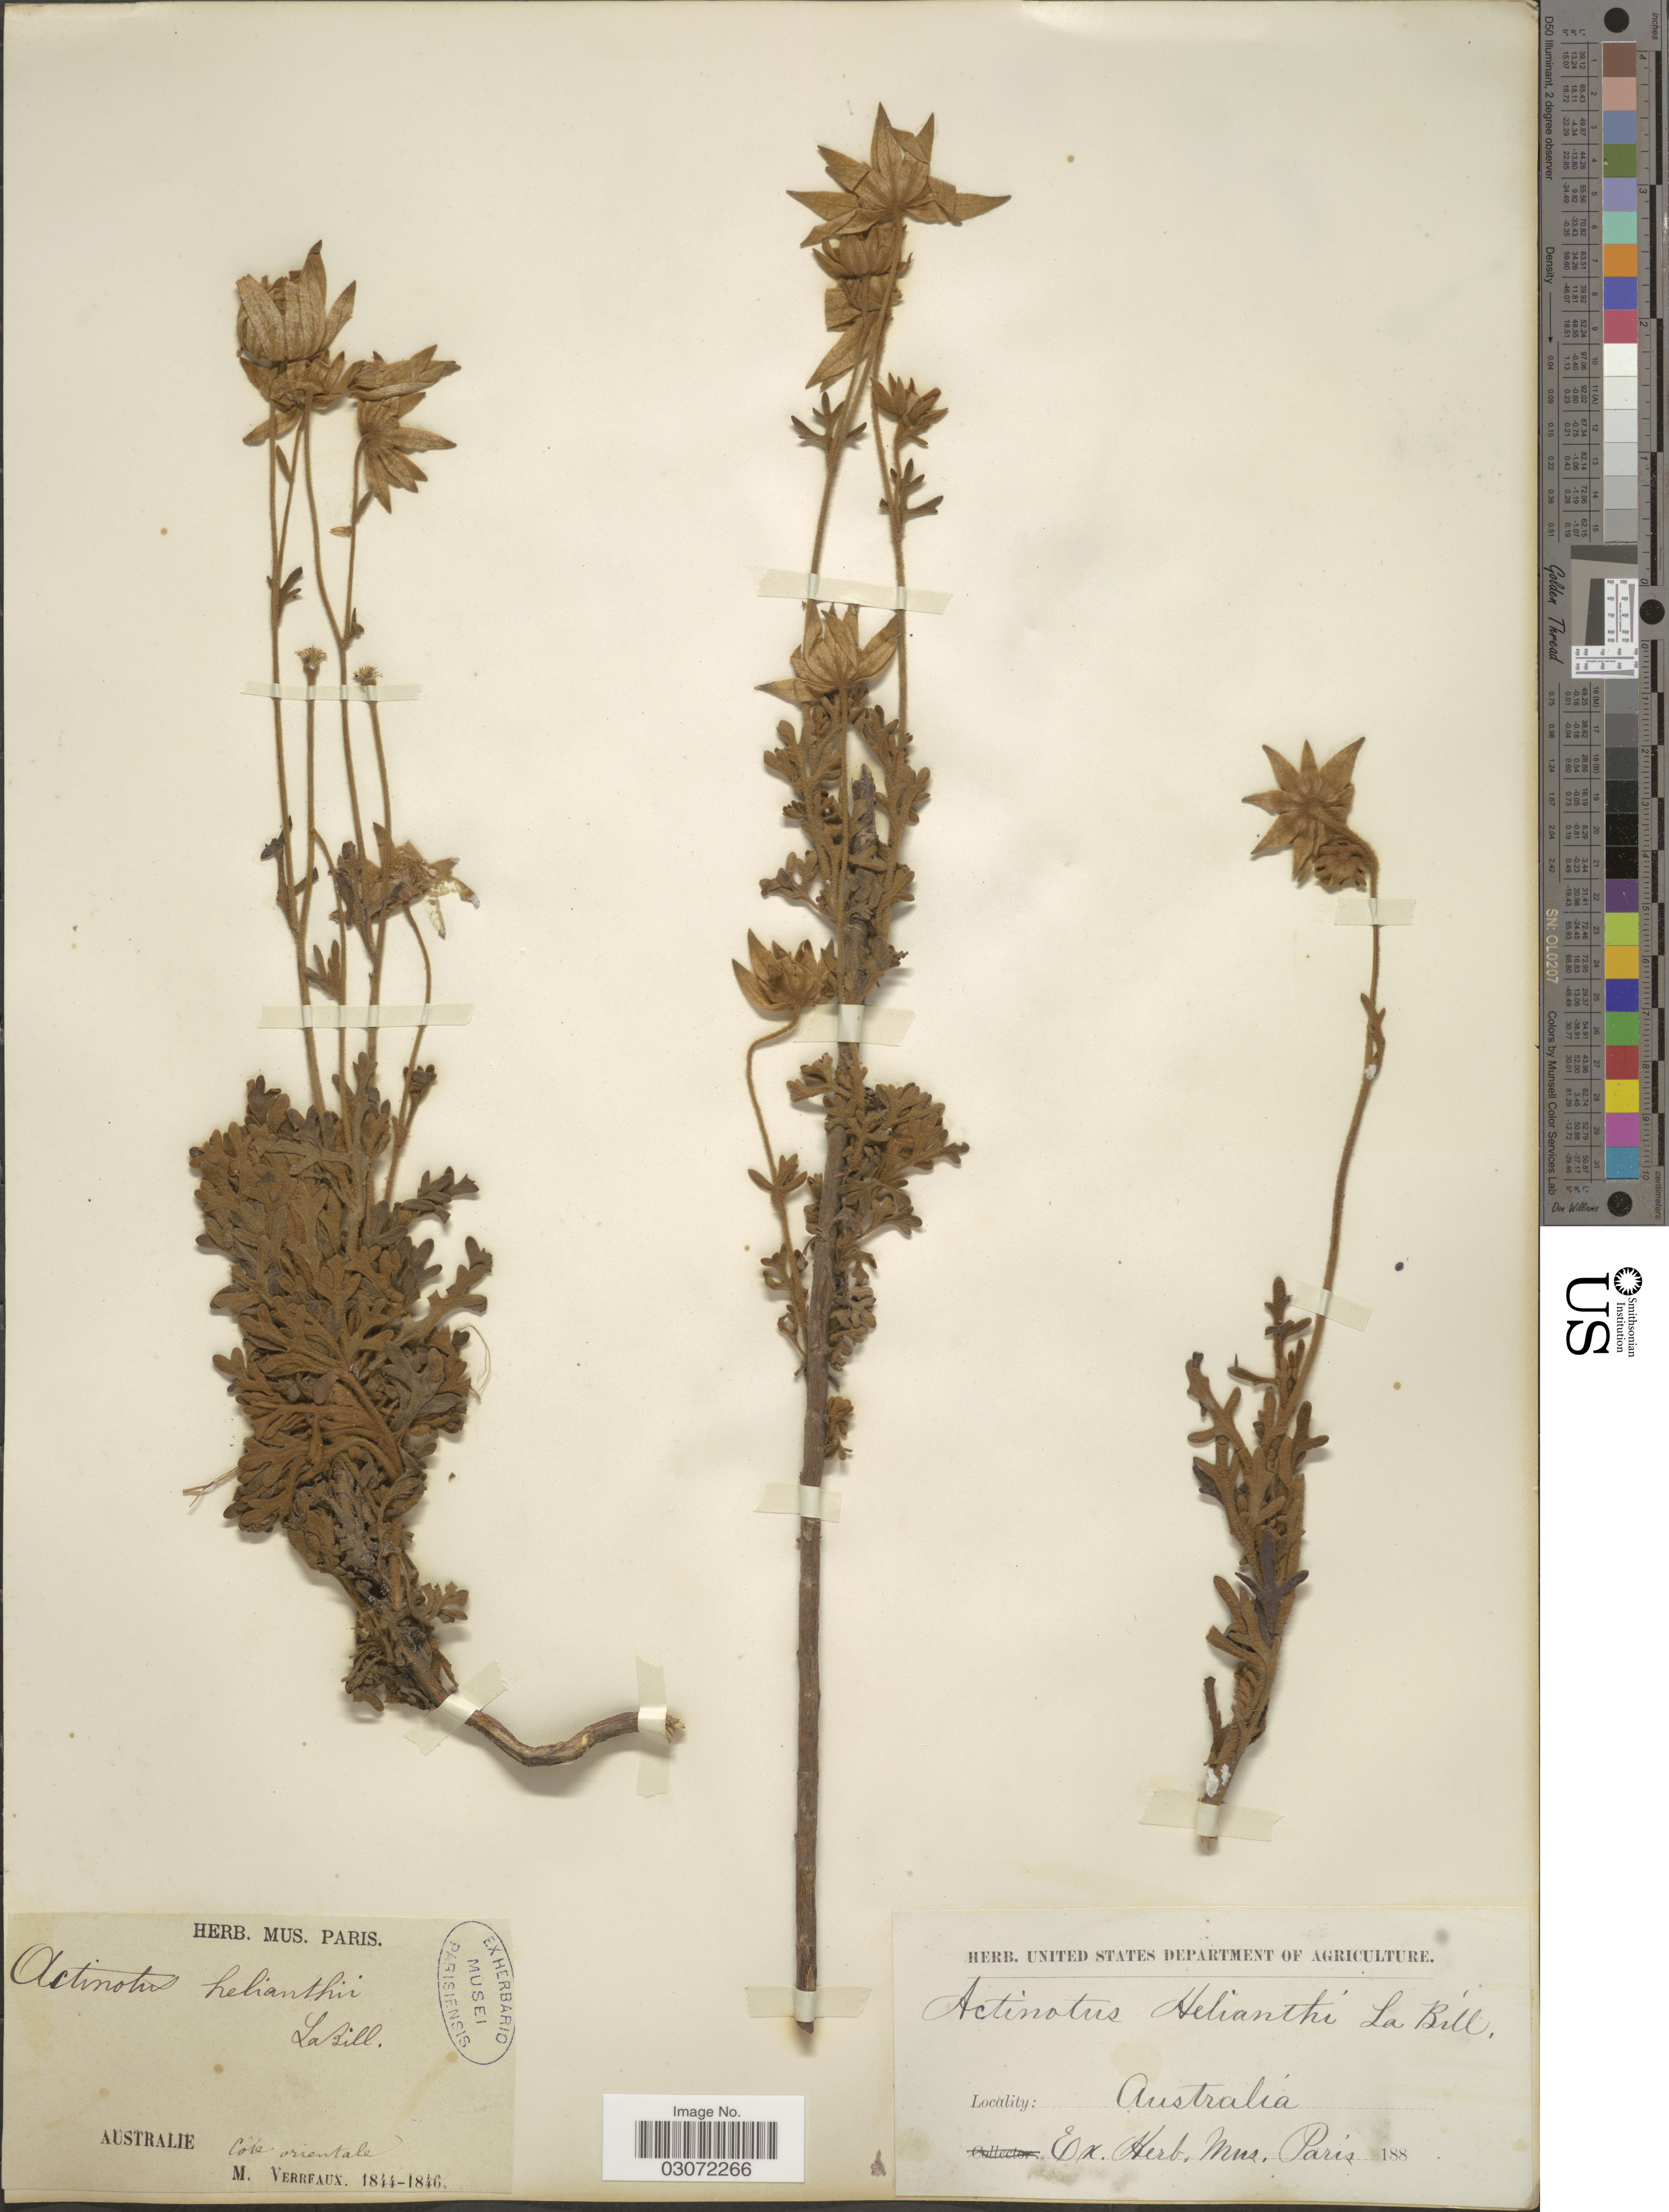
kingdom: Plantae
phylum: Tracheophyta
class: Magnoliopsida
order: Apiales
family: Apiaceae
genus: Actinotus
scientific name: Actinotus helianthi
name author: Labill.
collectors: M. Verreaux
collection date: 1844/1846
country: Australia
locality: Côte orientale.